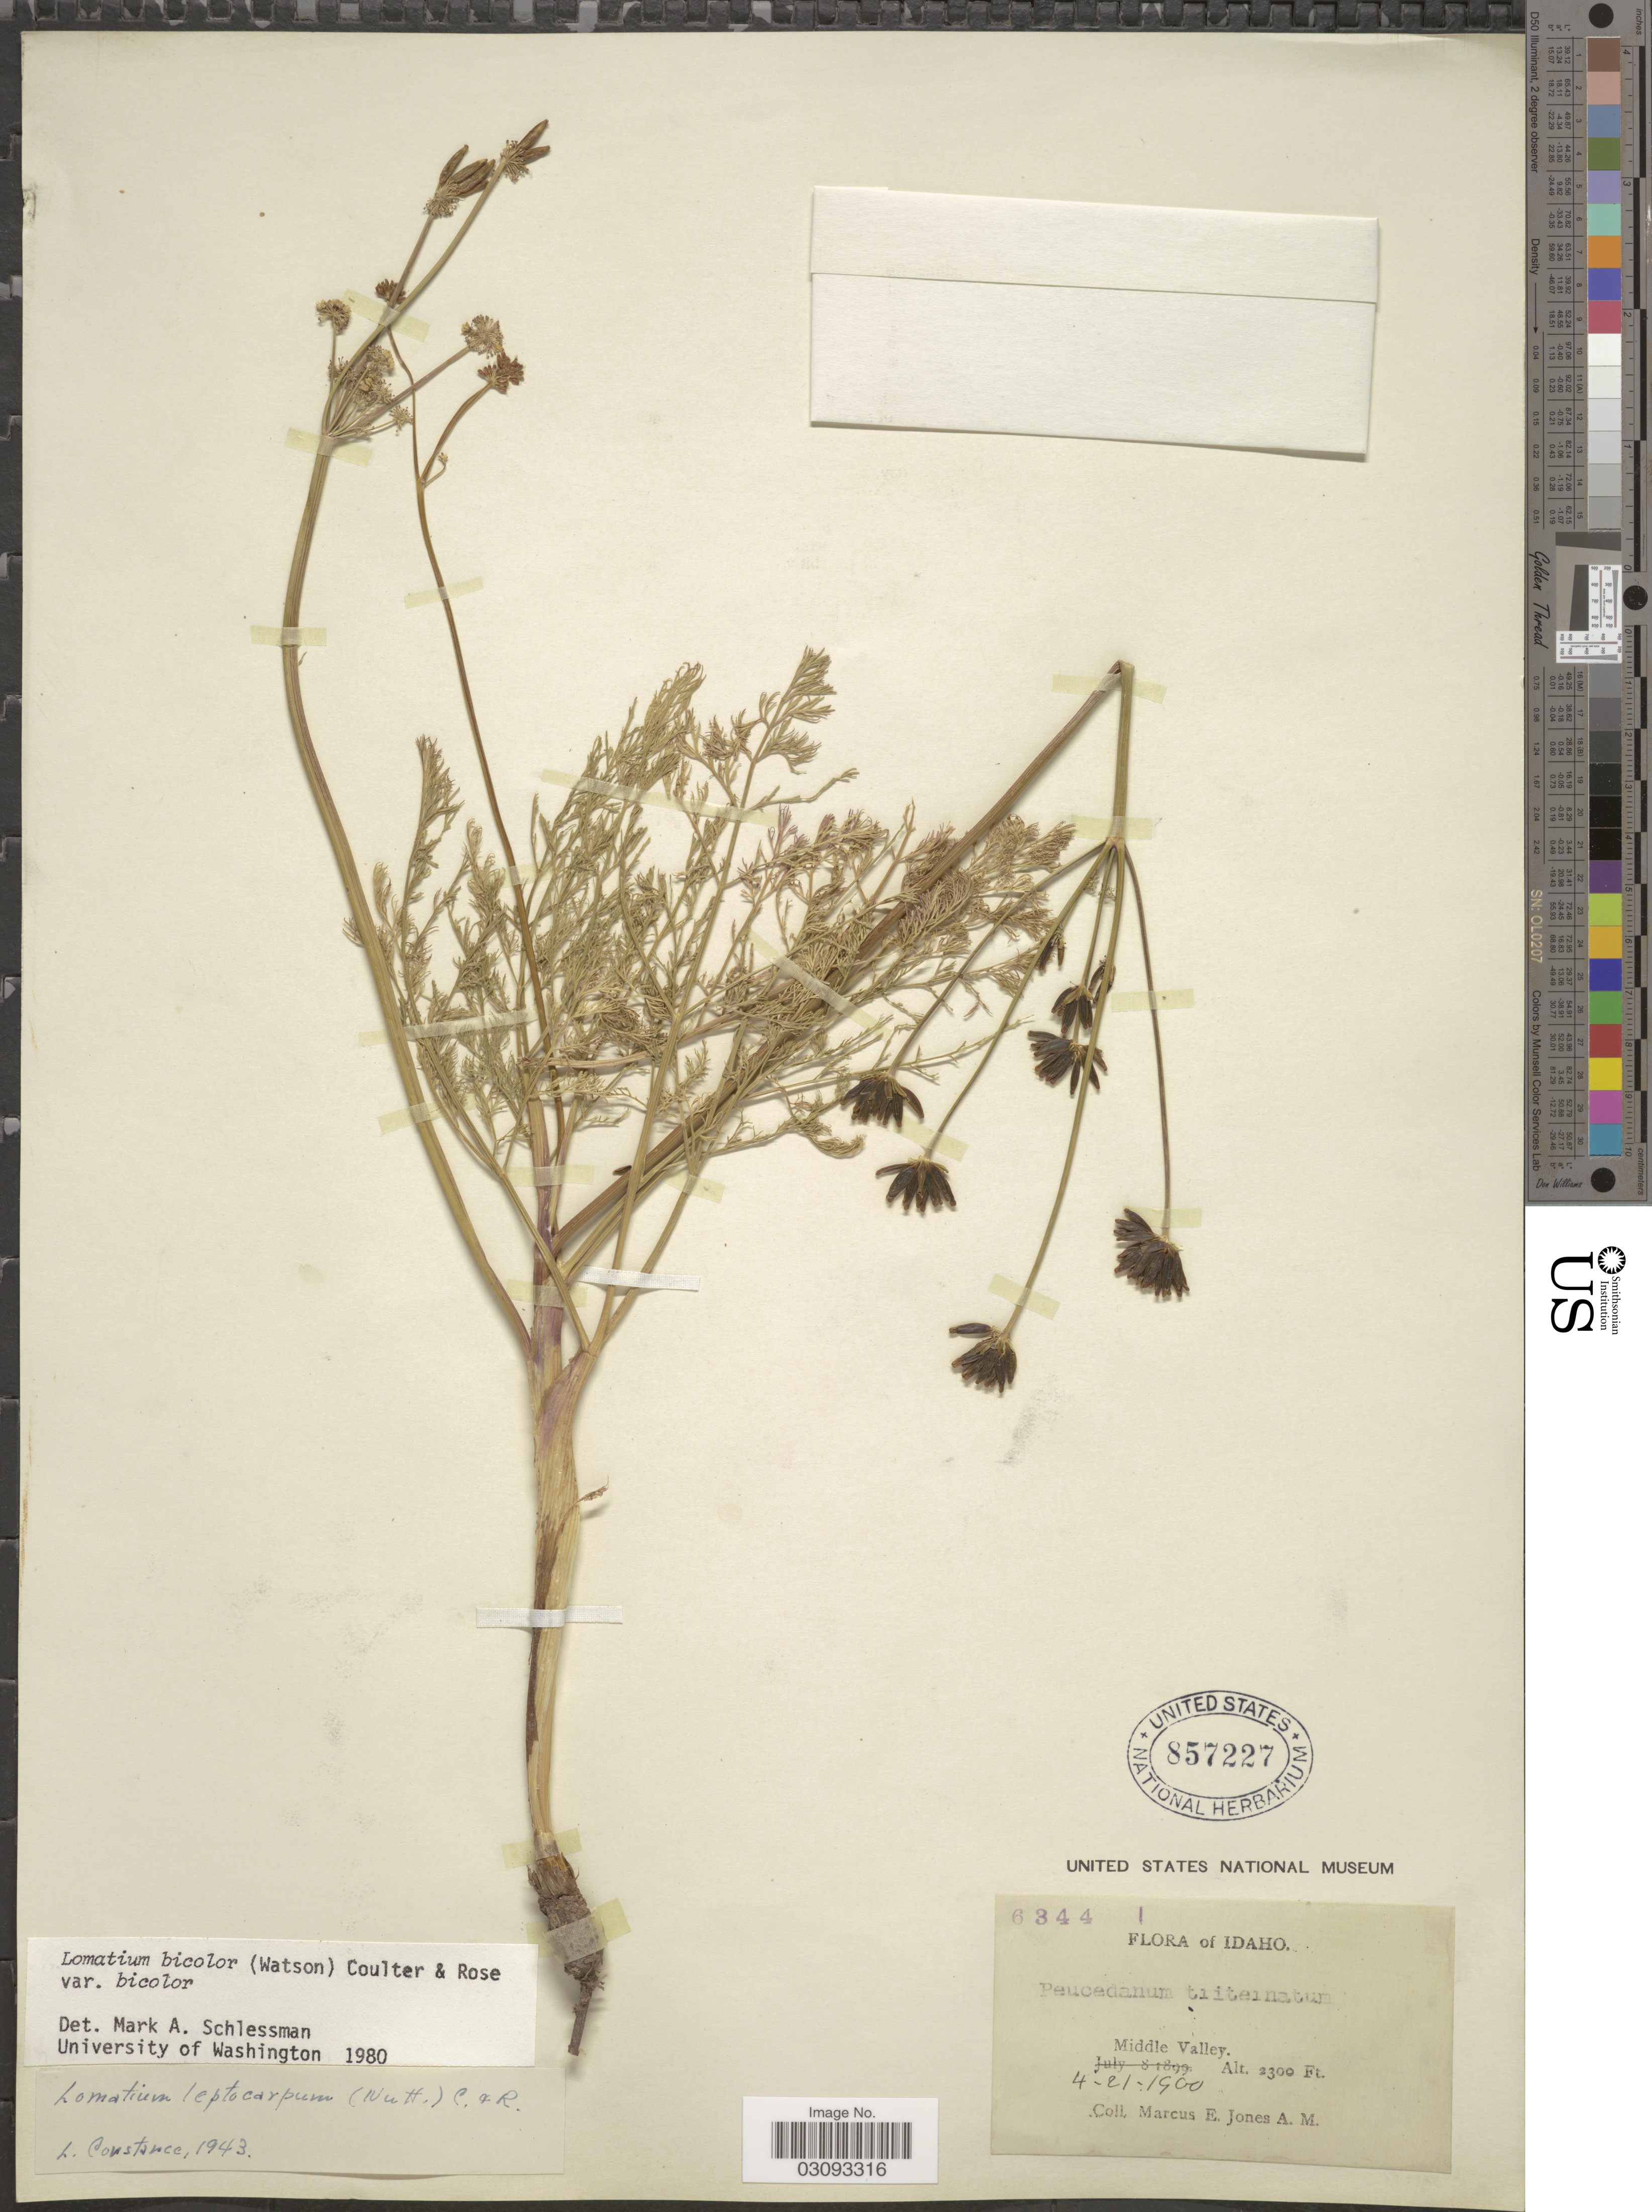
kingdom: Plantae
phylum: Tracheophyta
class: Magnoliopsida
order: Apiales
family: Apiaceae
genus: Lomatium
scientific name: Lomatium bicolor var. bicolor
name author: (S. Watson) J.M. Coult. & Rose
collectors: M. E. Jones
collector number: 6344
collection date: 1900-04-21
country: United States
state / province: Idaho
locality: Middle Valley.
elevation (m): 701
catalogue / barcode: US 857227